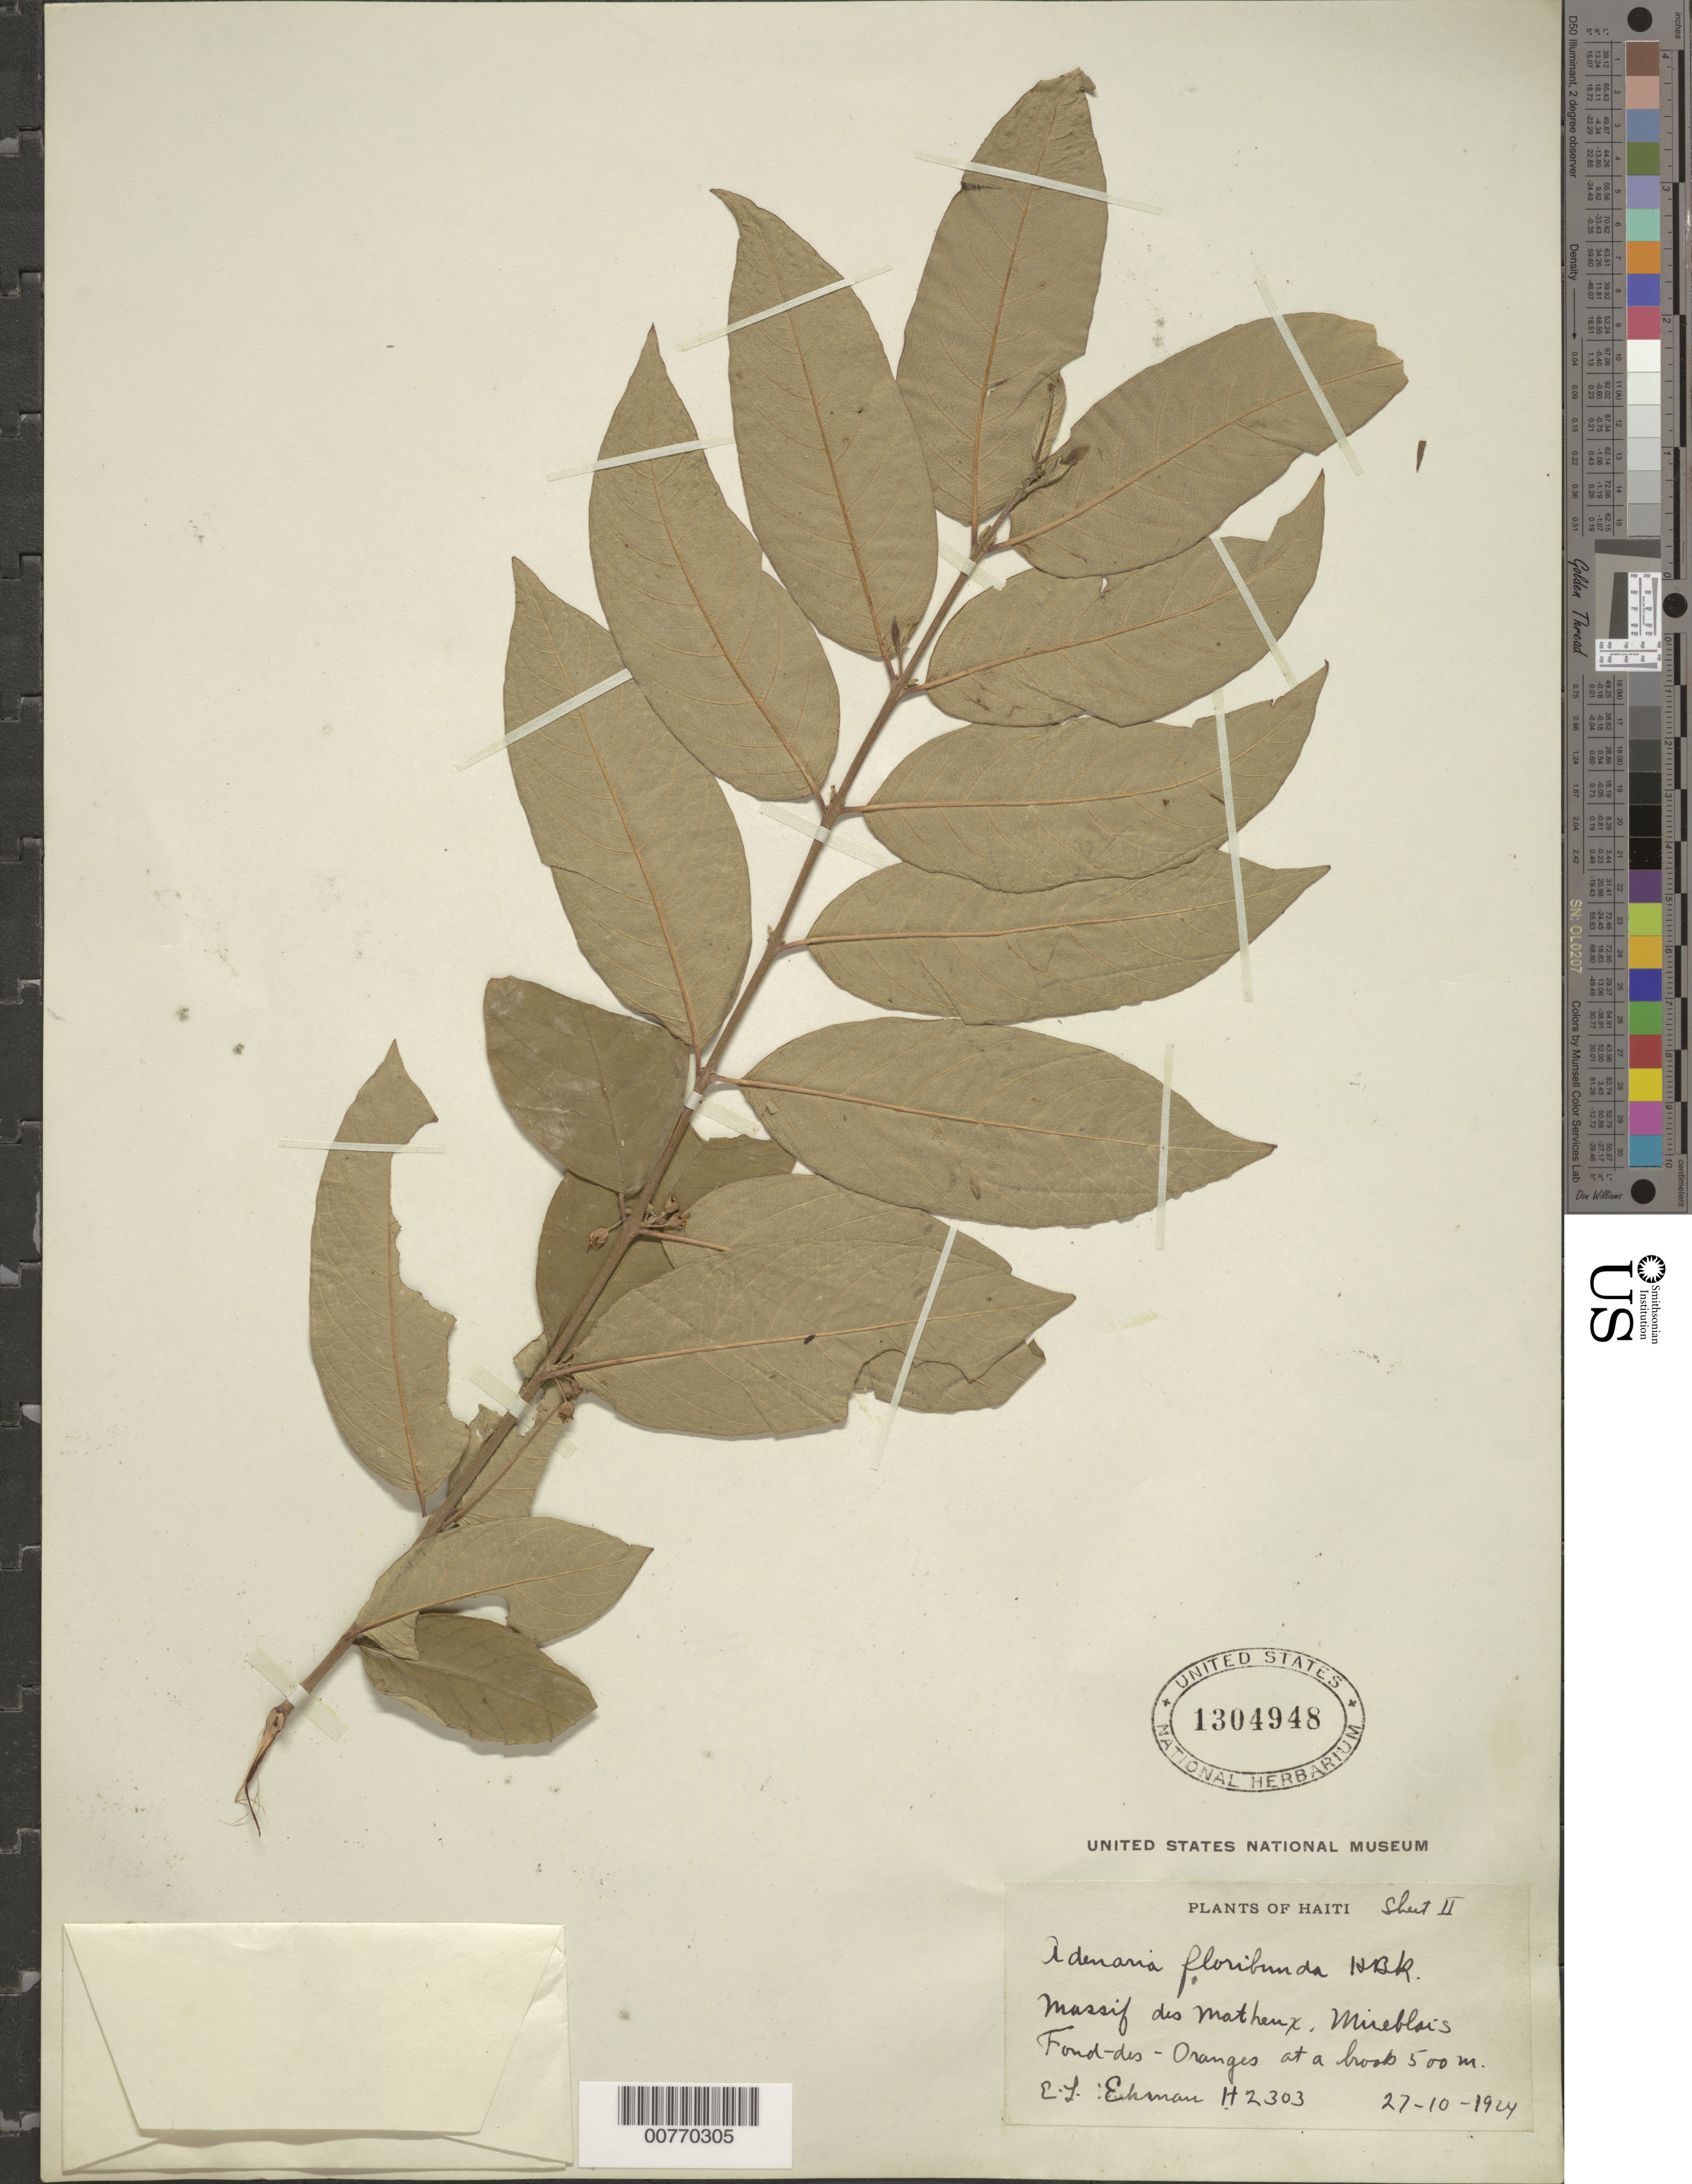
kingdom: Plantae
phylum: Tracheophyta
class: Magnoliopsida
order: Myrtales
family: Lythraceae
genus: Adenaria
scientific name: Adenaria floribunda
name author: Kunth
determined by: Ekman, E. L.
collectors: E. L. Ekman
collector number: H 2303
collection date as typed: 27 Oct 1924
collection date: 1924-10-27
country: Haiti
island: Hispaniola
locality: Massif des Matheux, Mireblais Fond-des-Oranges.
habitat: At a brook.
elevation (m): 500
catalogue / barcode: US 1304948